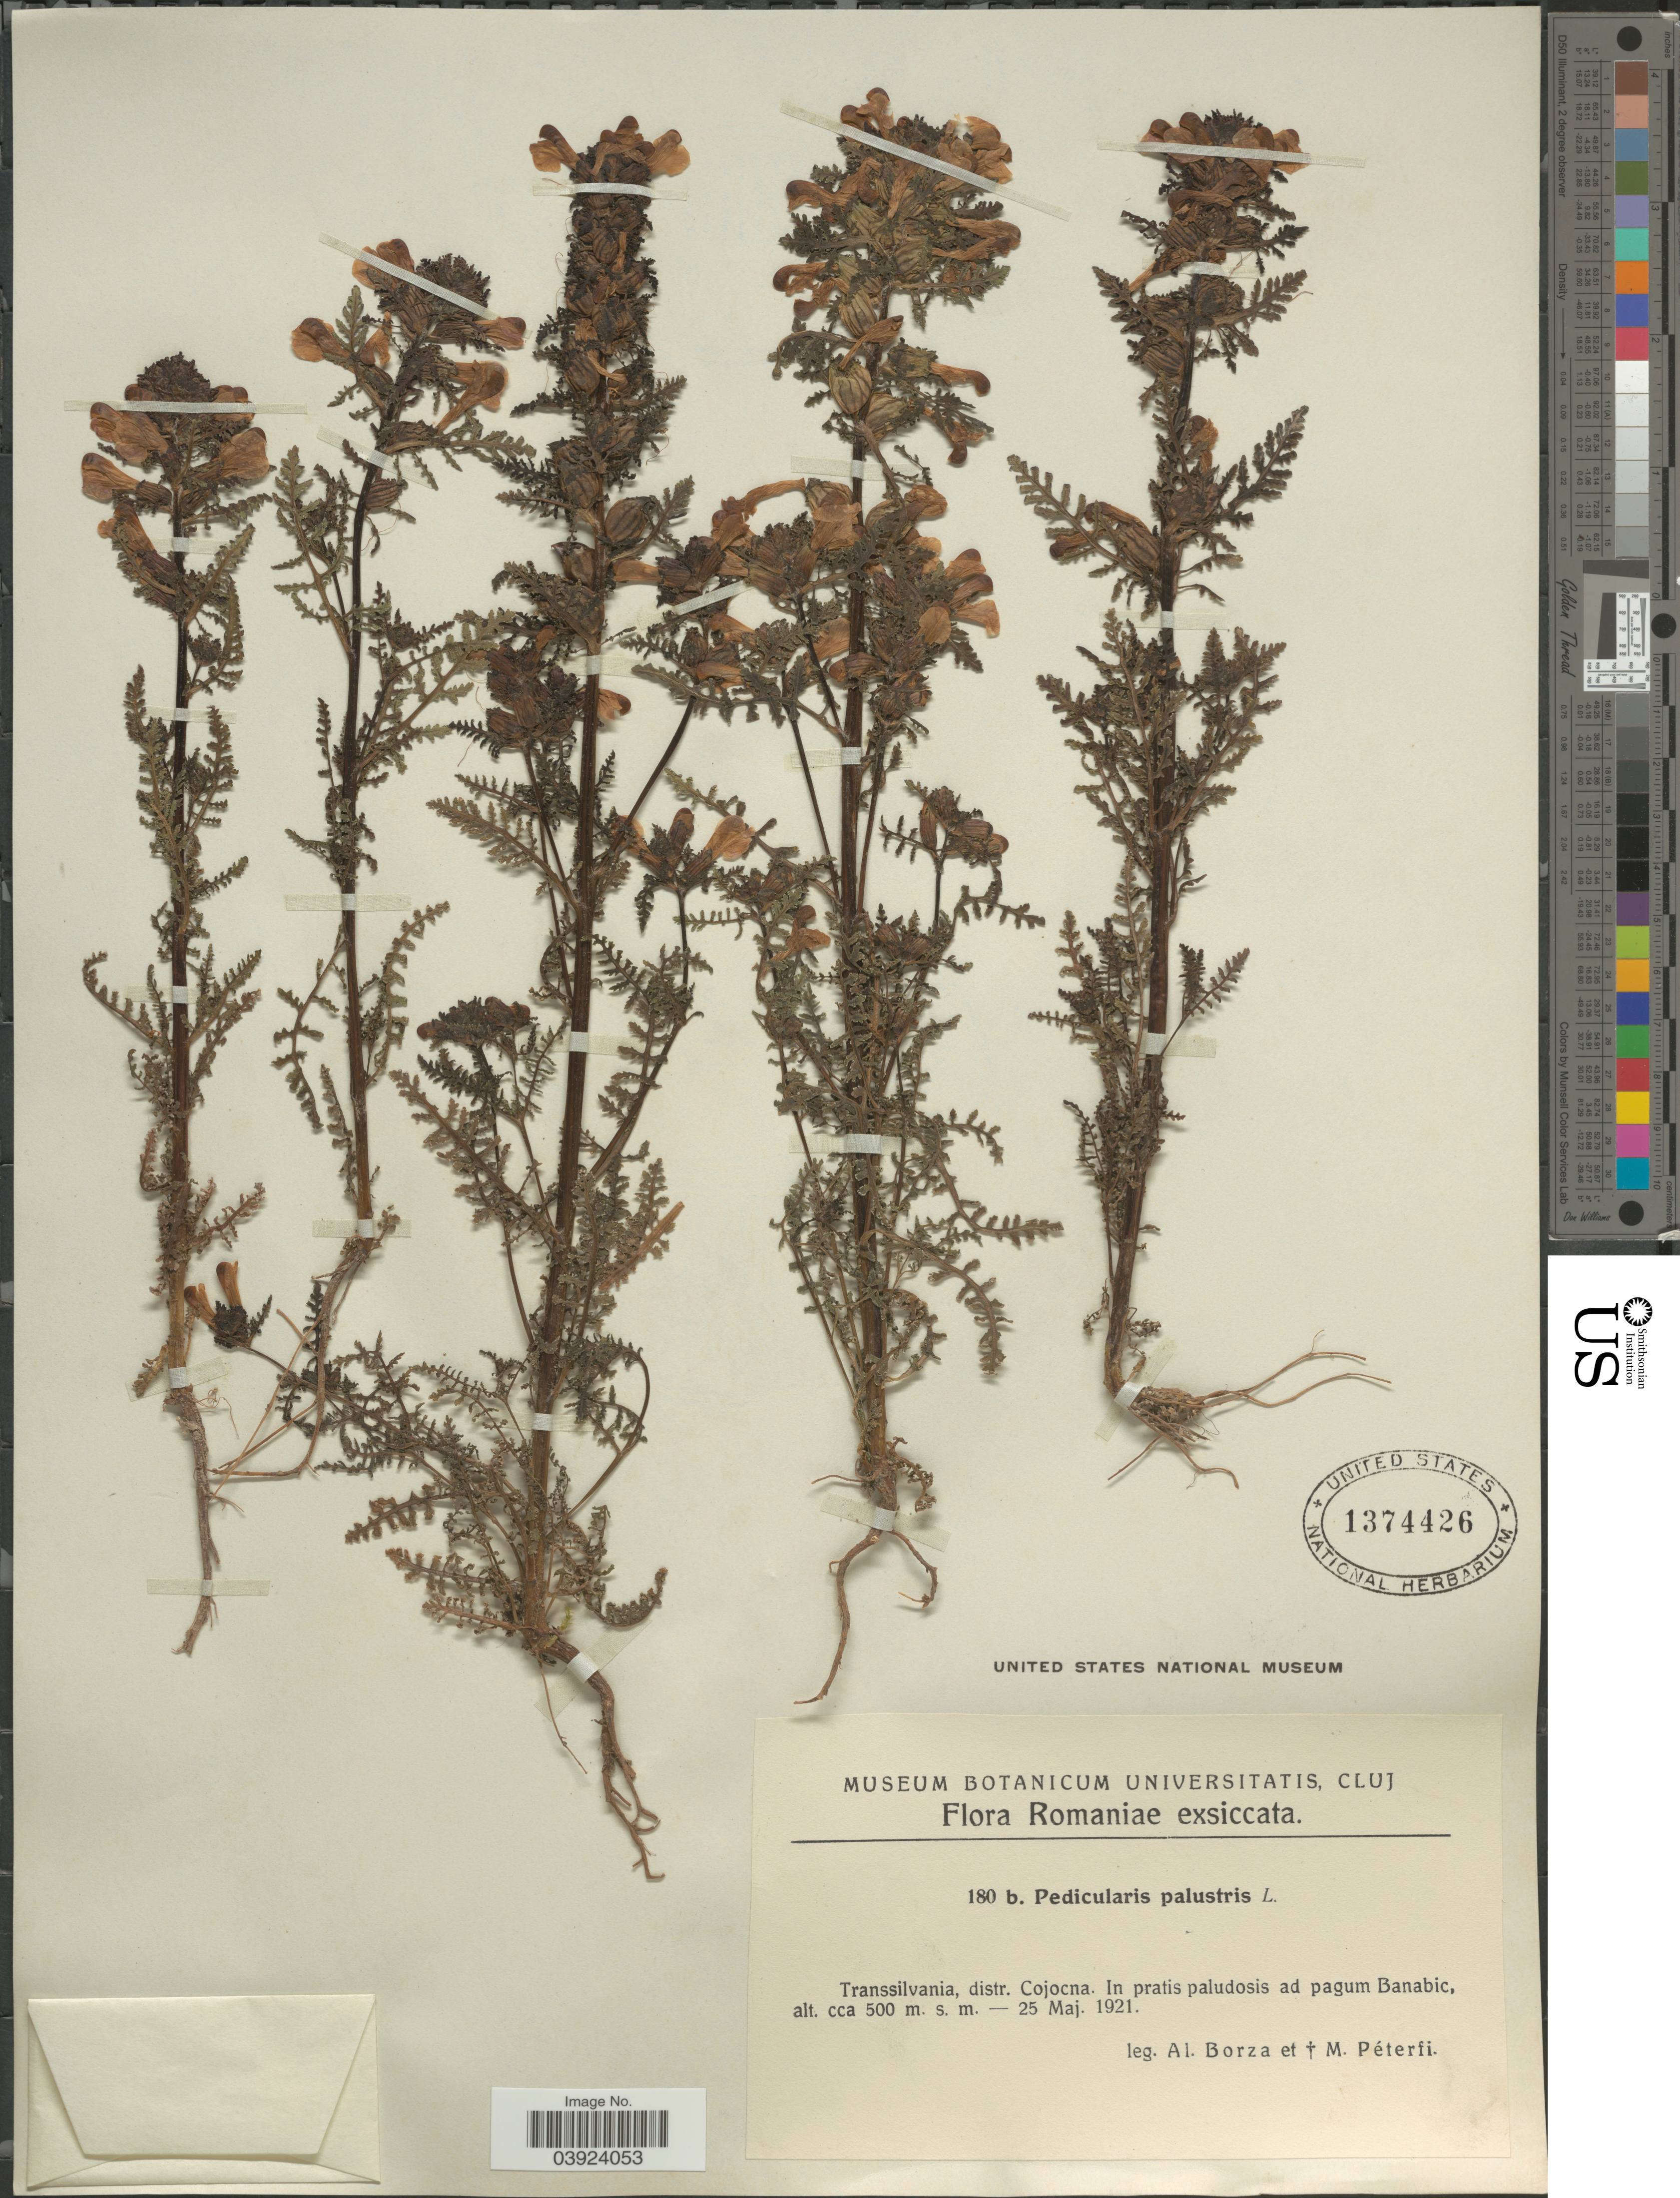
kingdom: Plantae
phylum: Tracheophyta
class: Magnoliopsida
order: Lamiales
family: Orobanchaceae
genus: Pedicularis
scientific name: Pedicularis palustris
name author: L.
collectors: A. Borza & M. Péterfi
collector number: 180b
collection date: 1921-05-25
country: Romania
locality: Romaniae. Transsilvania, distr. Cojocna. In pratis paludosis ad pagum Banabic.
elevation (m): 500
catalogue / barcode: US 1374426